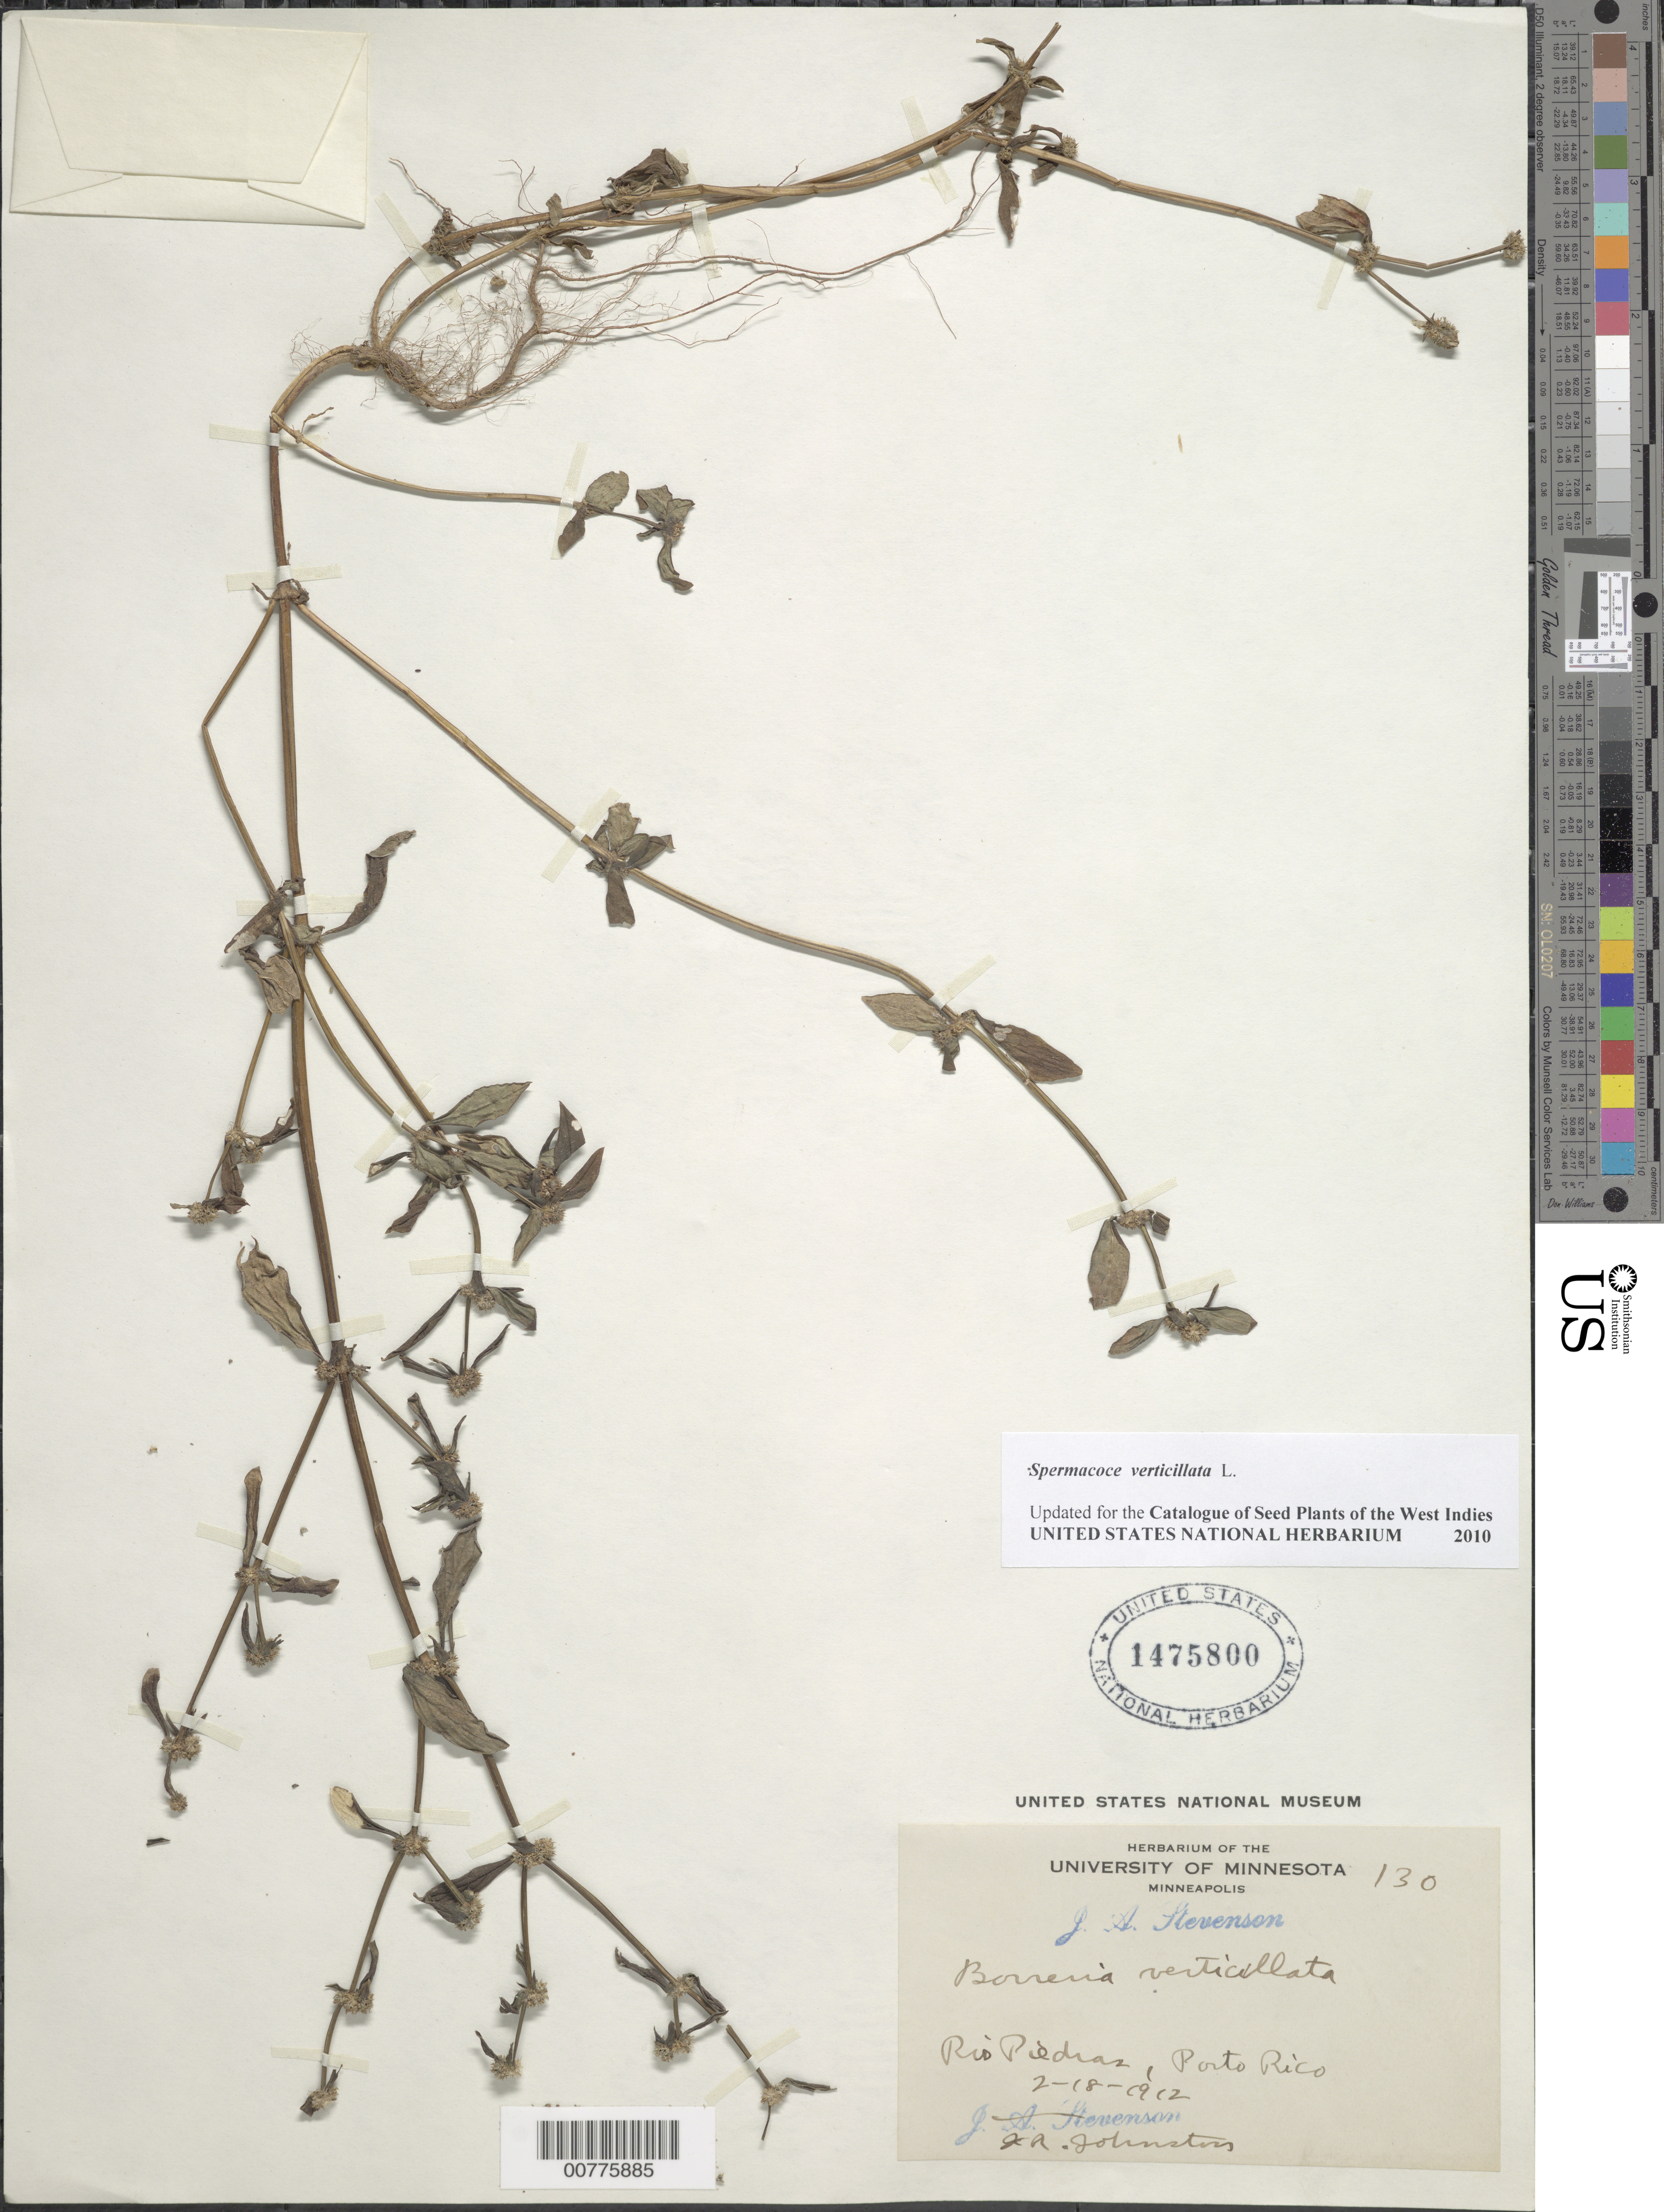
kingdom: Plantae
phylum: Tracheophyta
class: Magnoliopsida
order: Gentianales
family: Rubiaceae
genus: Spermacoce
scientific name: Spermacoce verticillata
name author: L.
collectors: J. Stevenson & J. Johnston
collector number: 130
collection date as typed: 18 Feb 1912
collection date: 1912-02-18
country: Puerto Rico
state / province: San Juan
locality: Río Piedras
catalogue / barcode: US 1475800